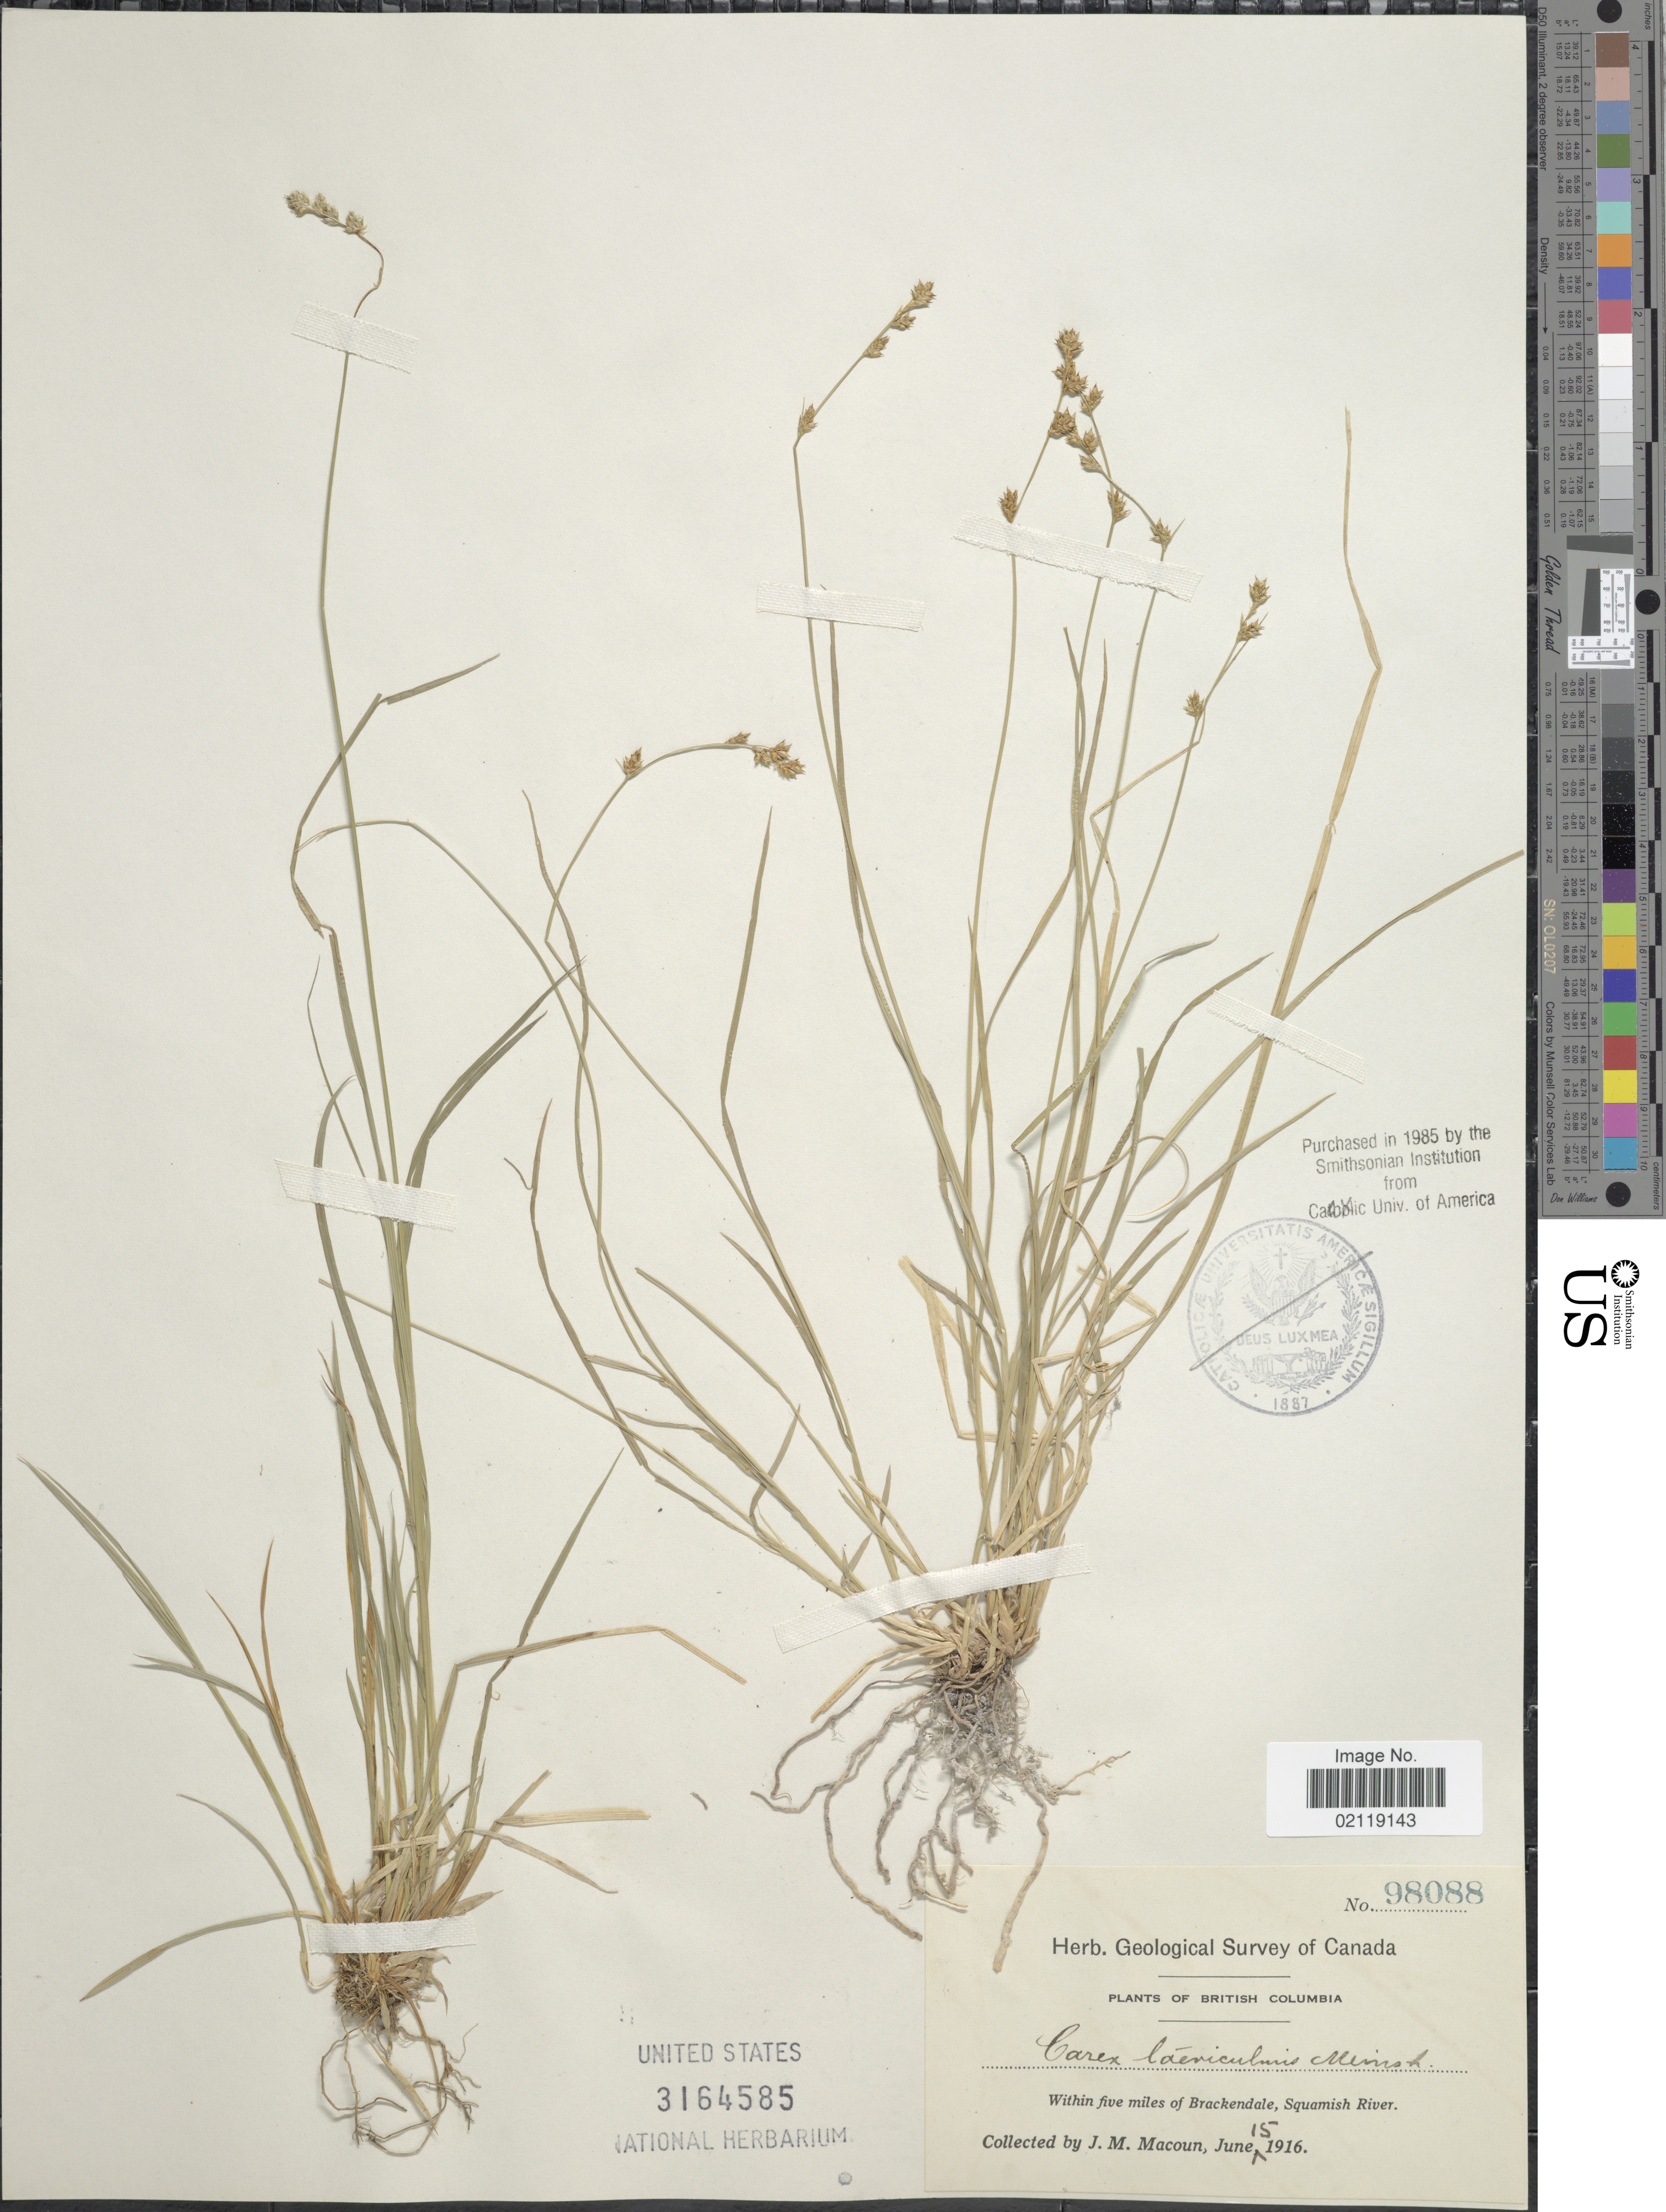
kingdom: Plantae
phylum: Tracheophyta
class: Liliopsida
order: Poales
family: Cyperaceae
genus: Carex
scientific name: Carex laeviculmis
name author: Meinsh.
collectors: J. M. Macoun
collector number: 98088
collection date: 1916-06-15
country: Canada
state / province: British Columbia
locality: Within five miles of Brackendale, Squamish River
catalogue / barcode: US 3164585